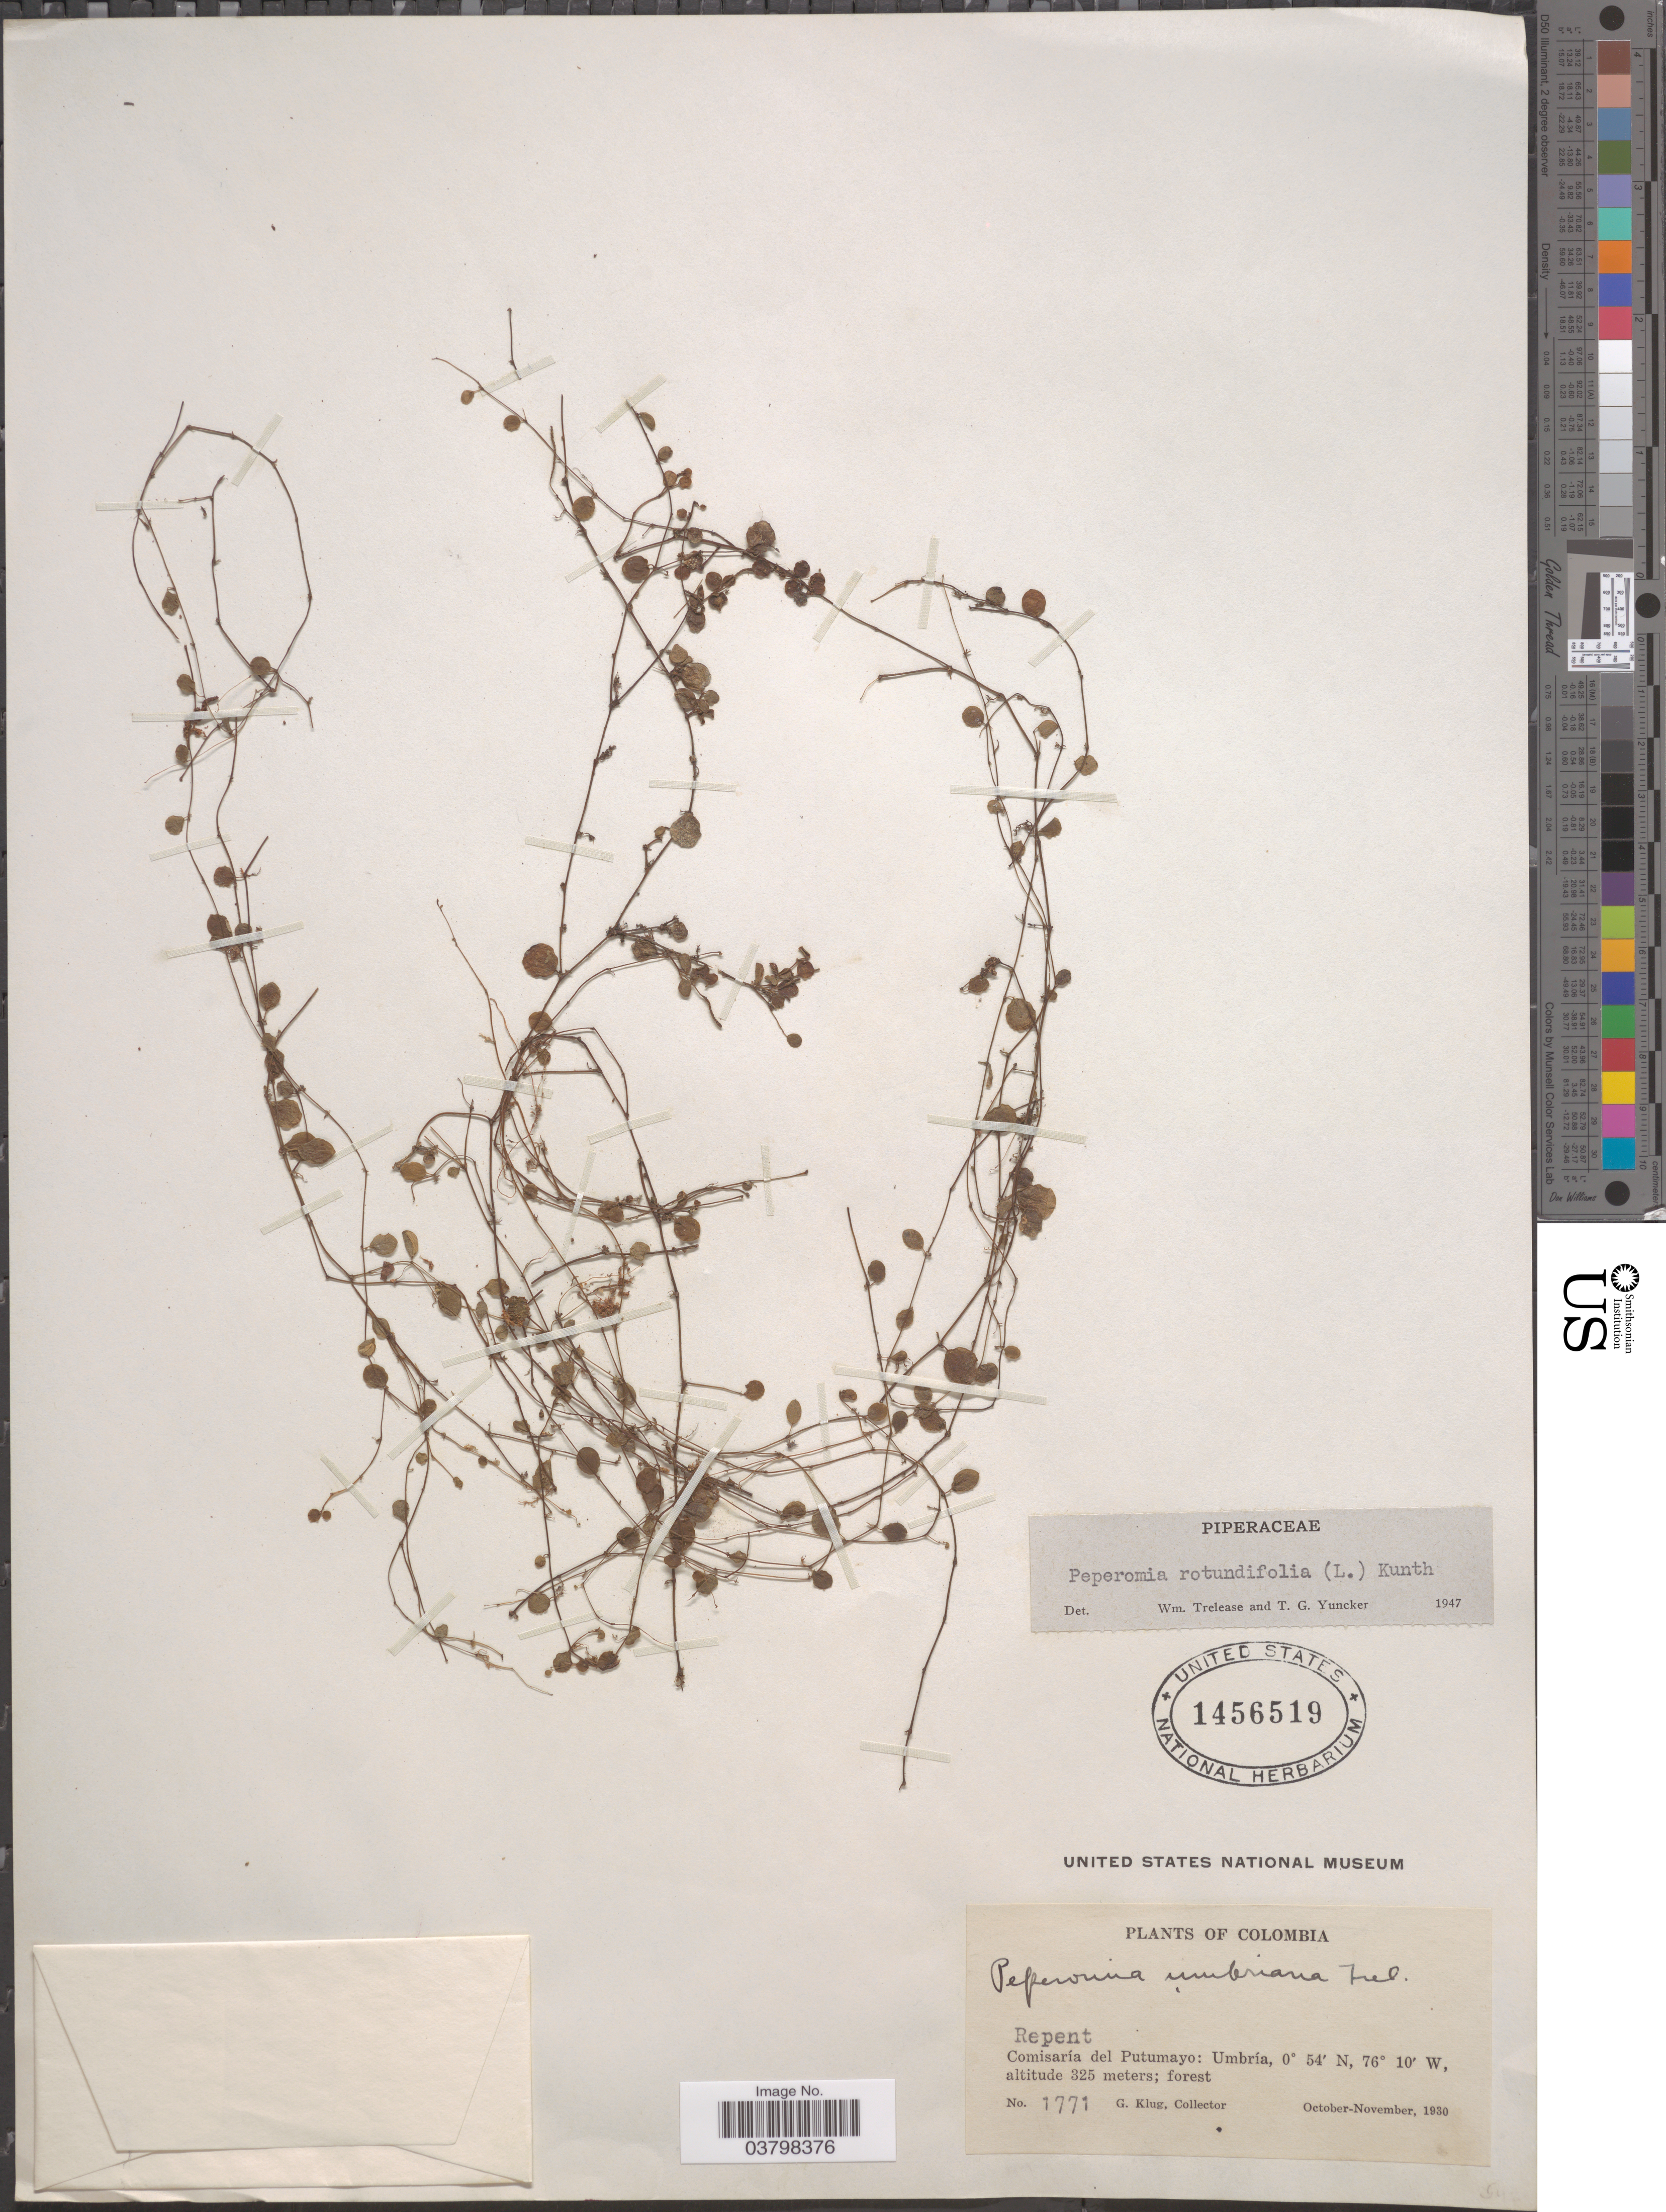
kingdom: Plantae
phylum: Tracheophyta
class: Magnoliopsida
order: Piperales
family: Piperaceae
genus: Peperomia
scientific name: Peperomia rotundifolia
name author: (L.) Kunth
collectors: G. Klug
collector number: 1771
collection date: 1930-10/1930-11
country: Colombia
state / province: Putumayo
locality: Comisaría del Putumayo: Umbría.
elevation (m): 325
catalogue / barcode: US 1456519